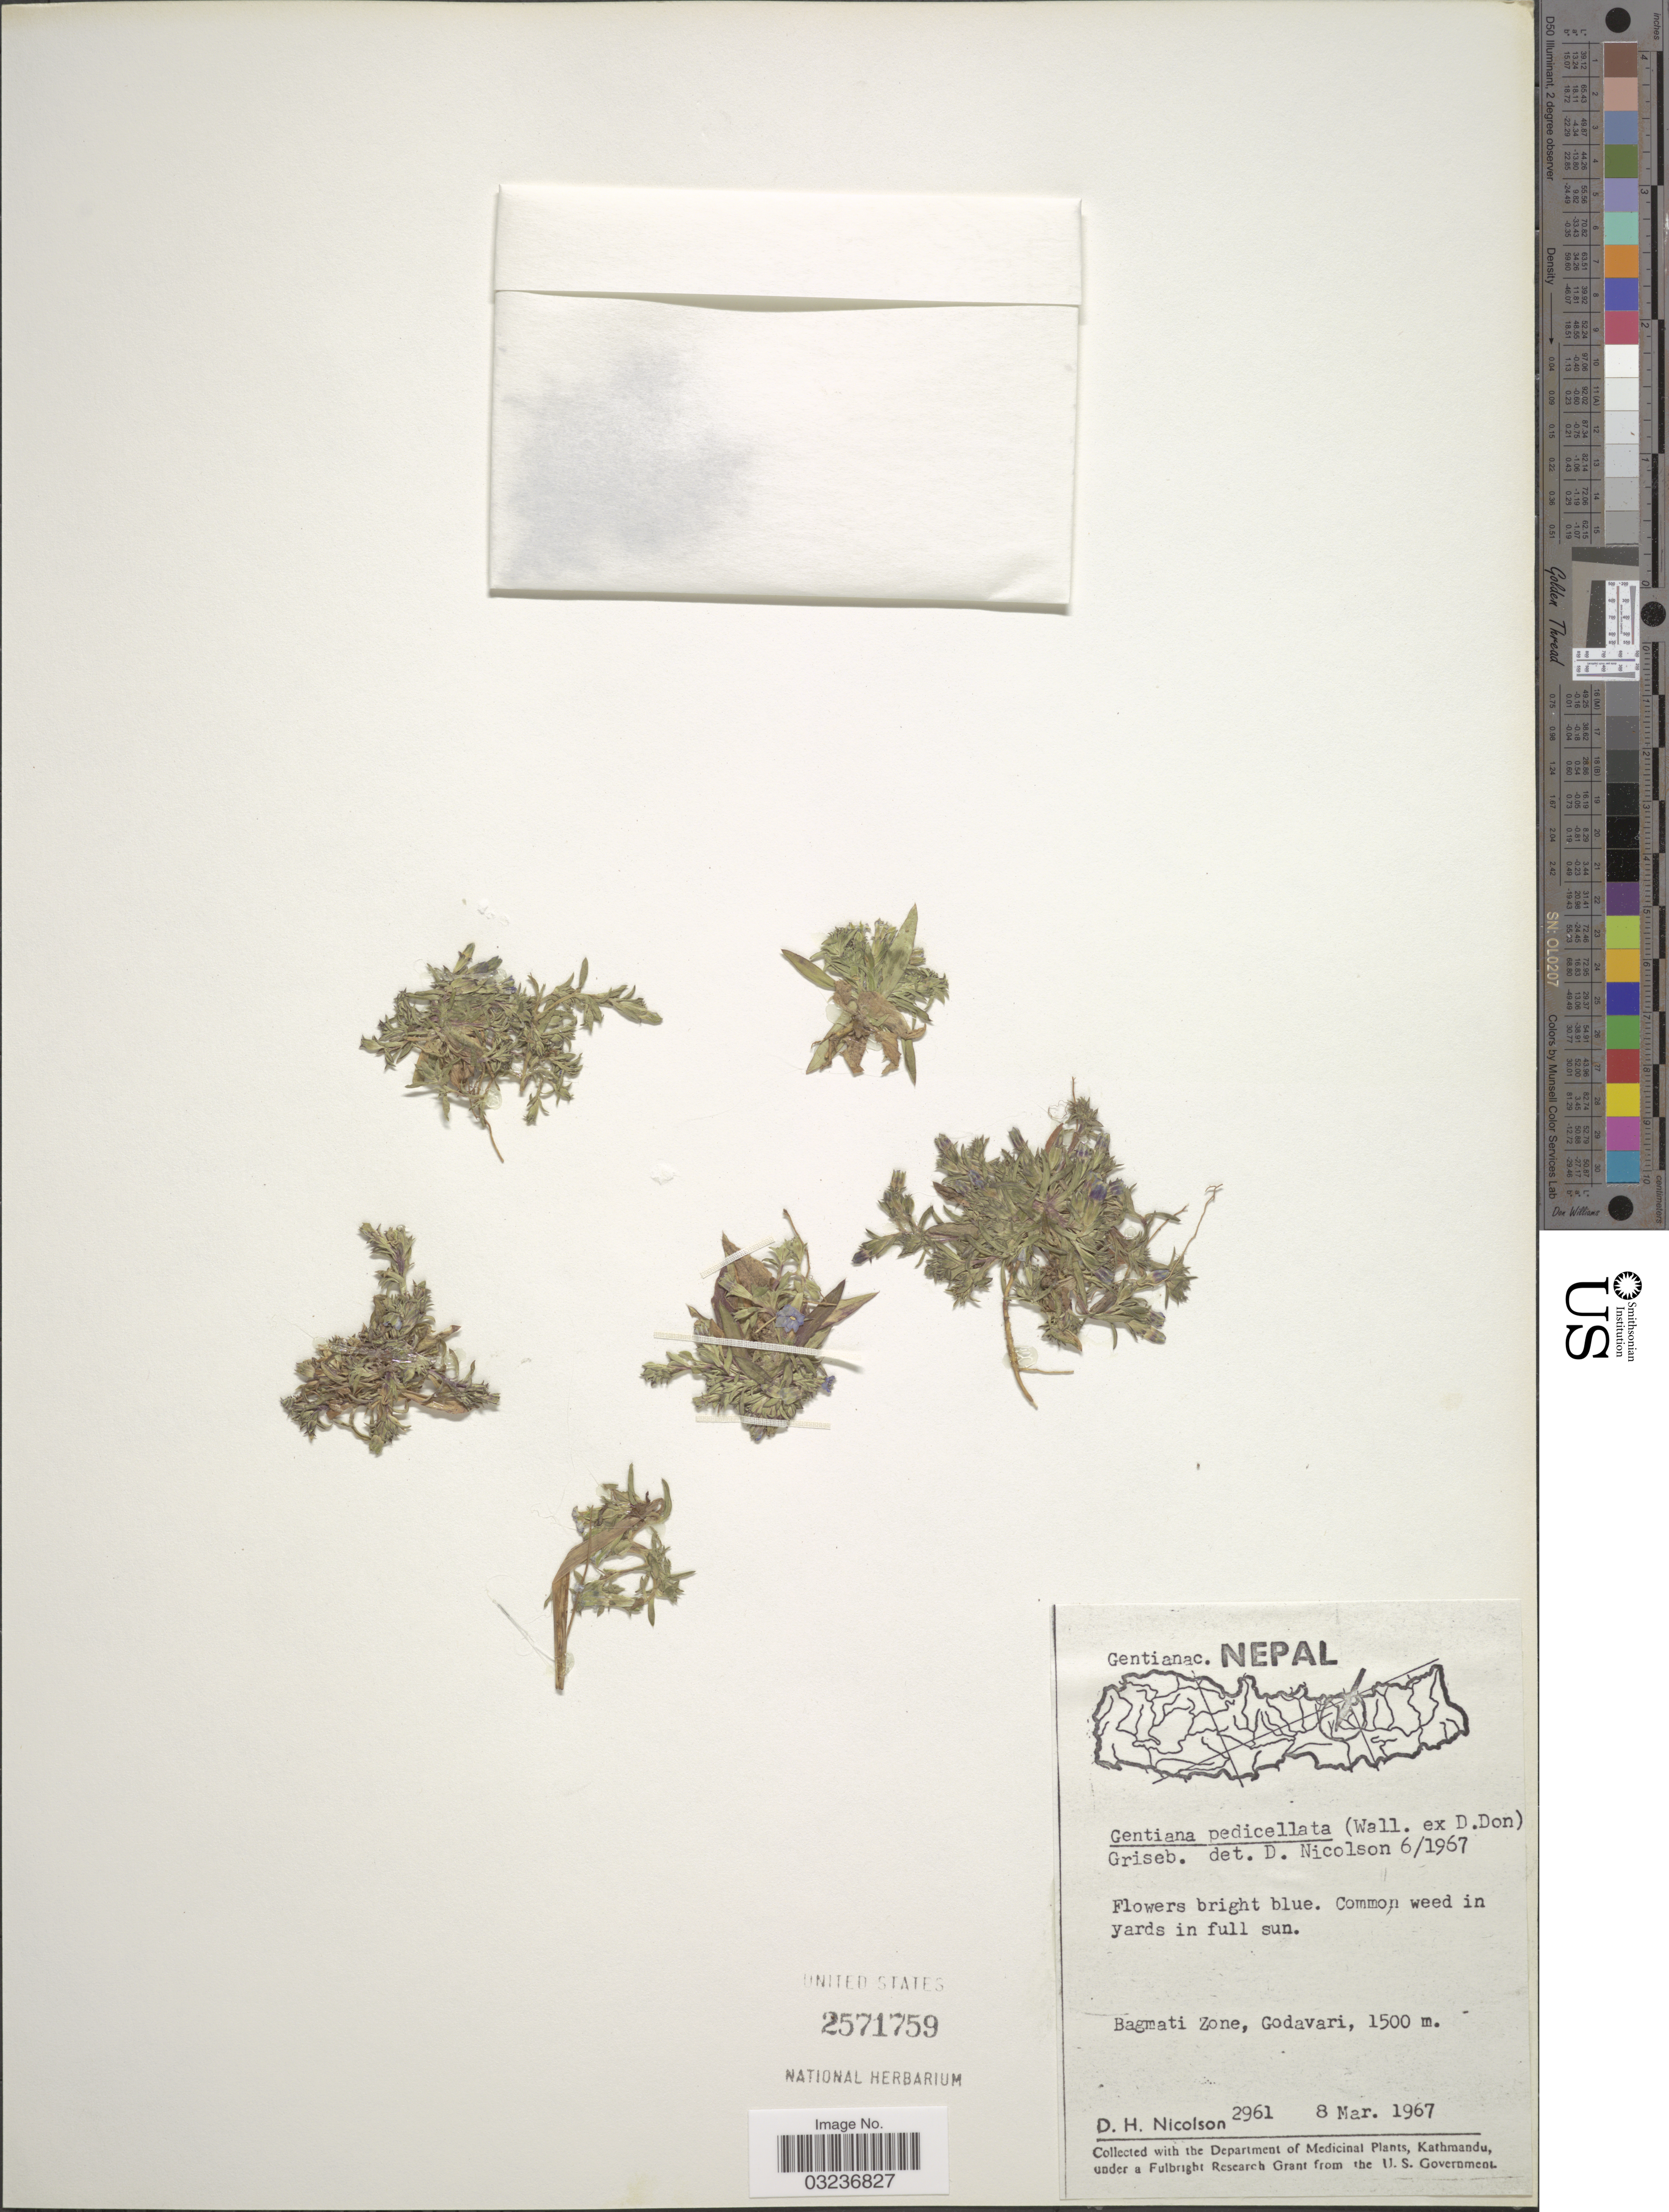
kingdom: Plantae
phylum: Tracheophyta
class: Magnoliopsida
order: Gentianales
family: Gentianaceae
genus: Gentiana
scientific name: Gentiana pedicellata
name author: (D. Don) Wall.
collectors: D. H. Nicolson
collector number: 2961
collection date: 1967-03-08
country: Nepal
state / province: Bagmati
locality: Bagmati Zone, Godavari.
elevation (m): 1500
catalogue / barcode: US 2571759